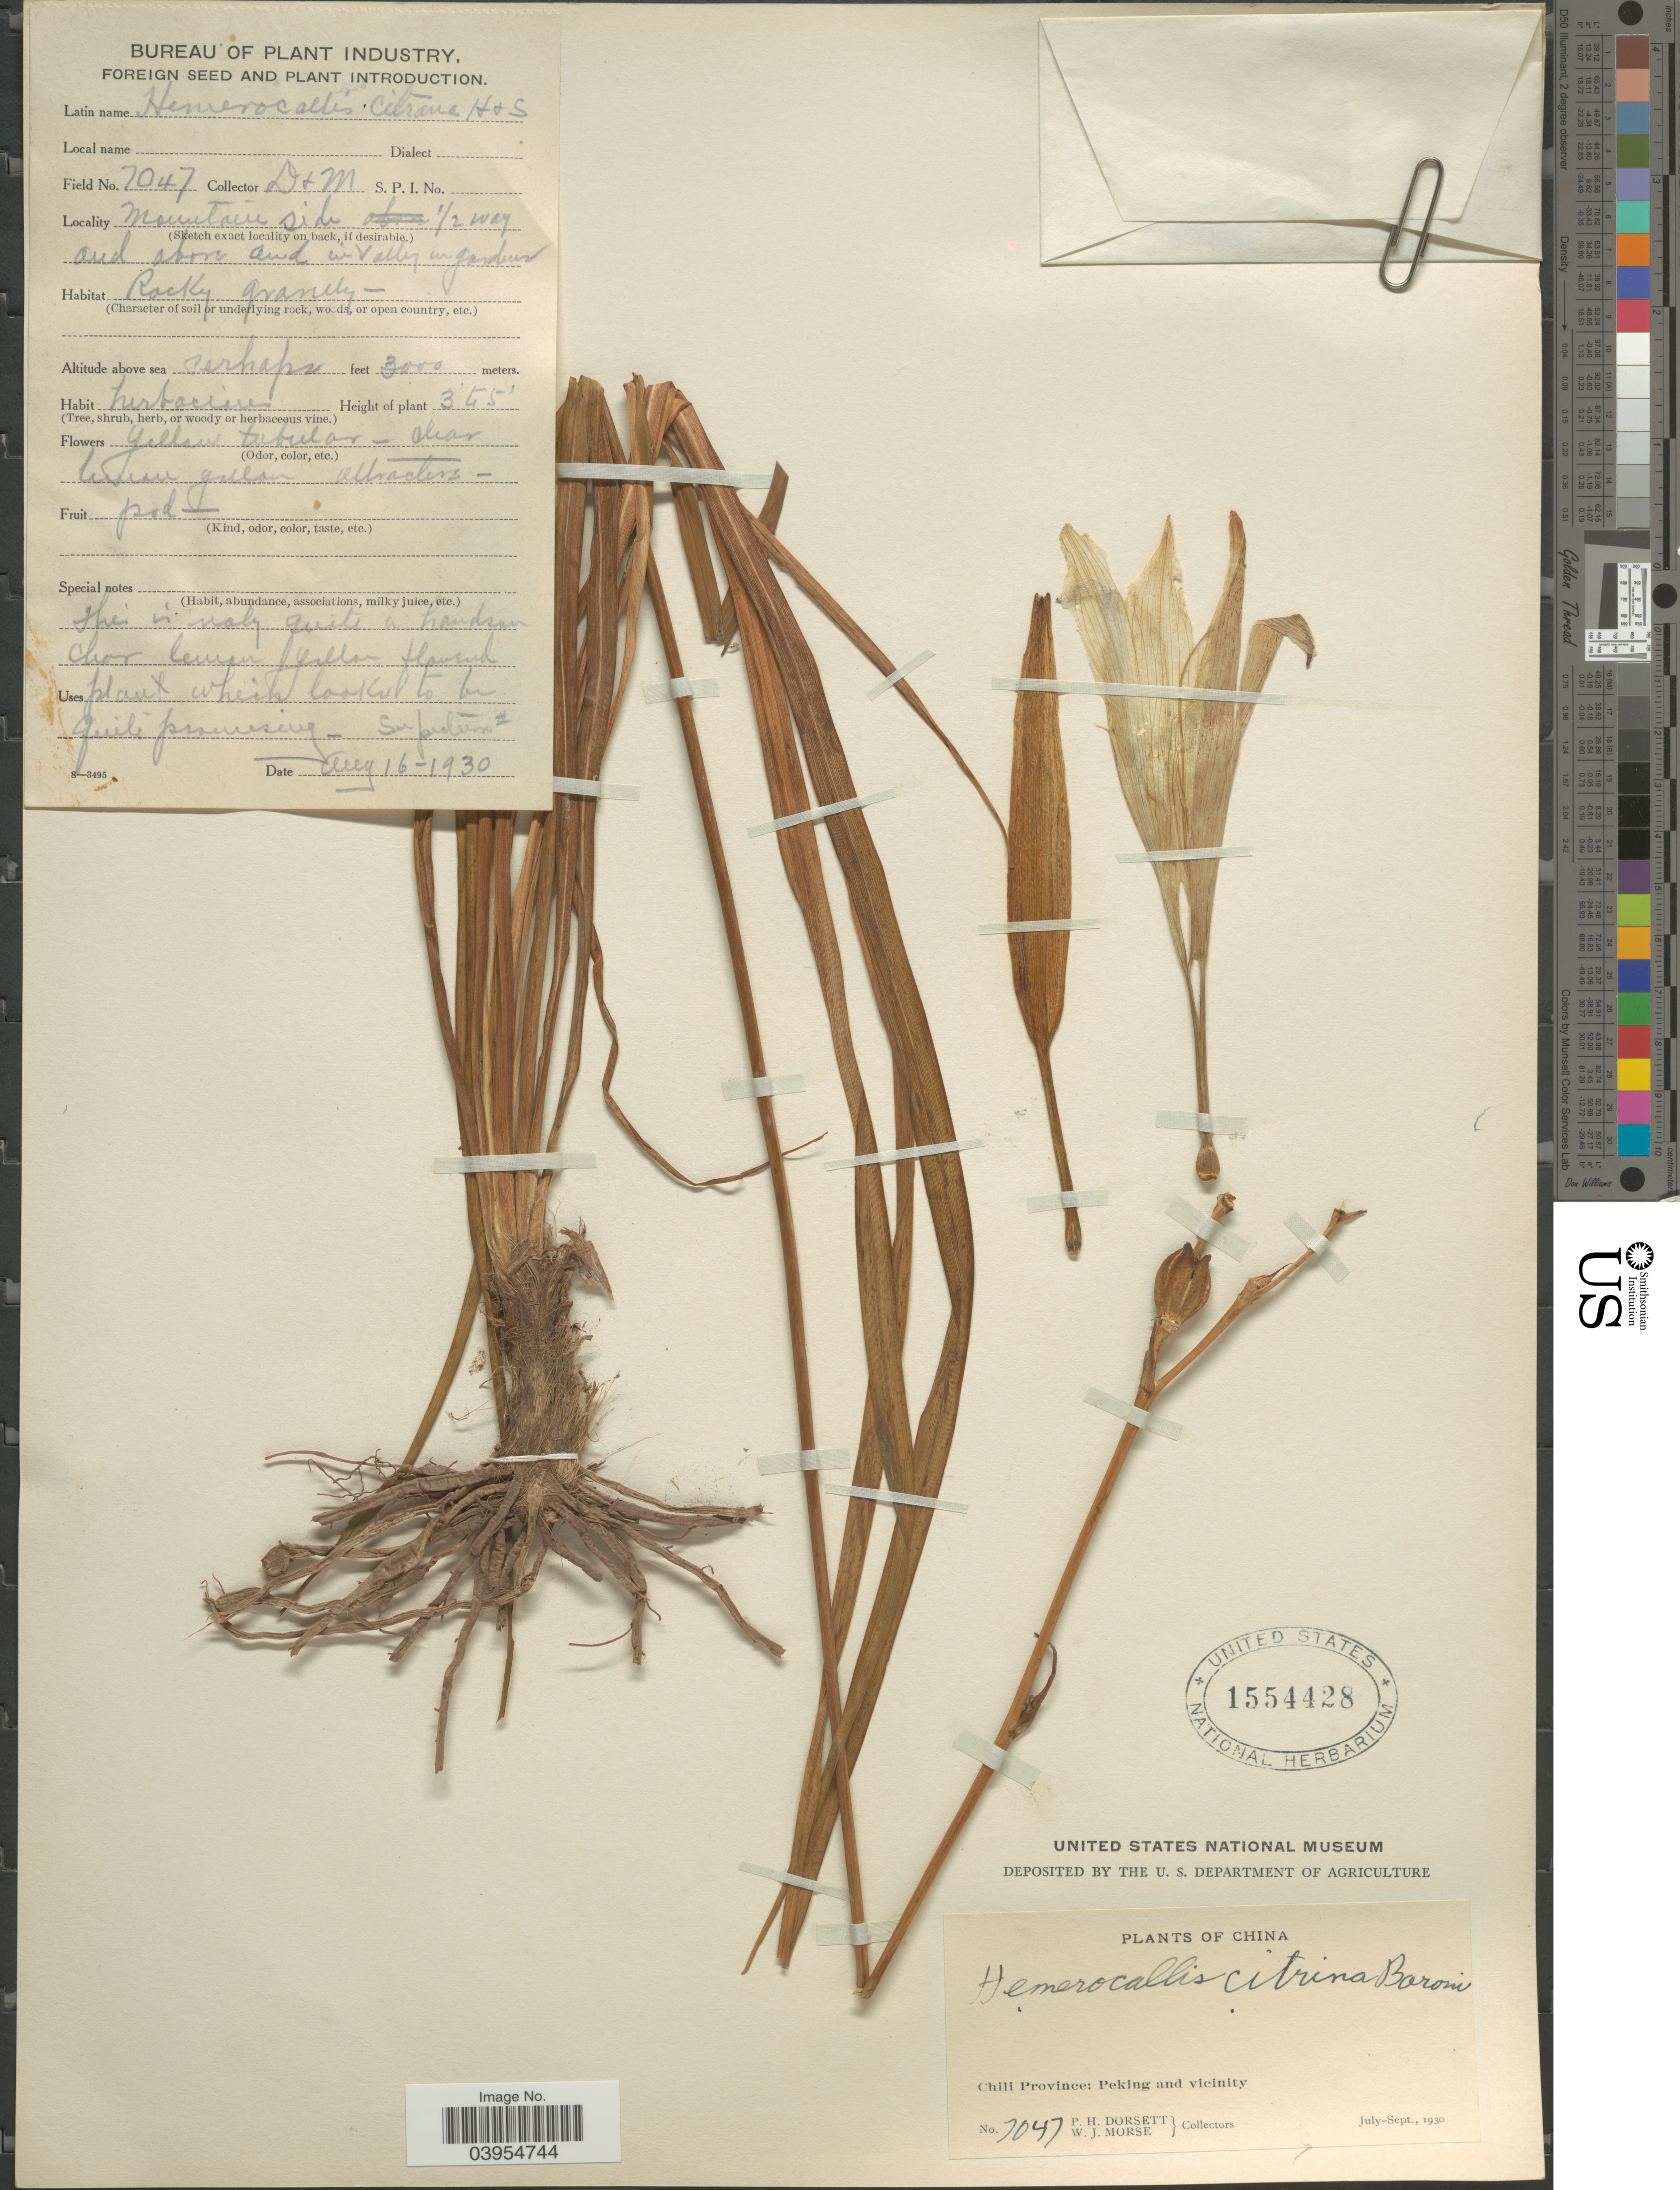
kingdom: Plantae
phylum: Tracheophyta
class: Liliopsida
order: Asparagales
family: Asphodelaceae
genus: Hemerocallis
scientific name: Hemerocallis citrina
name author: Baroni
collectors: P. H. Dorsett & W. J. Morse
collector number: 7047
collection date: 1930-08-16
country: China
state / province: Beijing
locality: Mountain side ½ way and above and in Valley in garden. Chili Province: Peking and vicinity.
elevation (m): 3000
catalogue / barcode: US 1554428